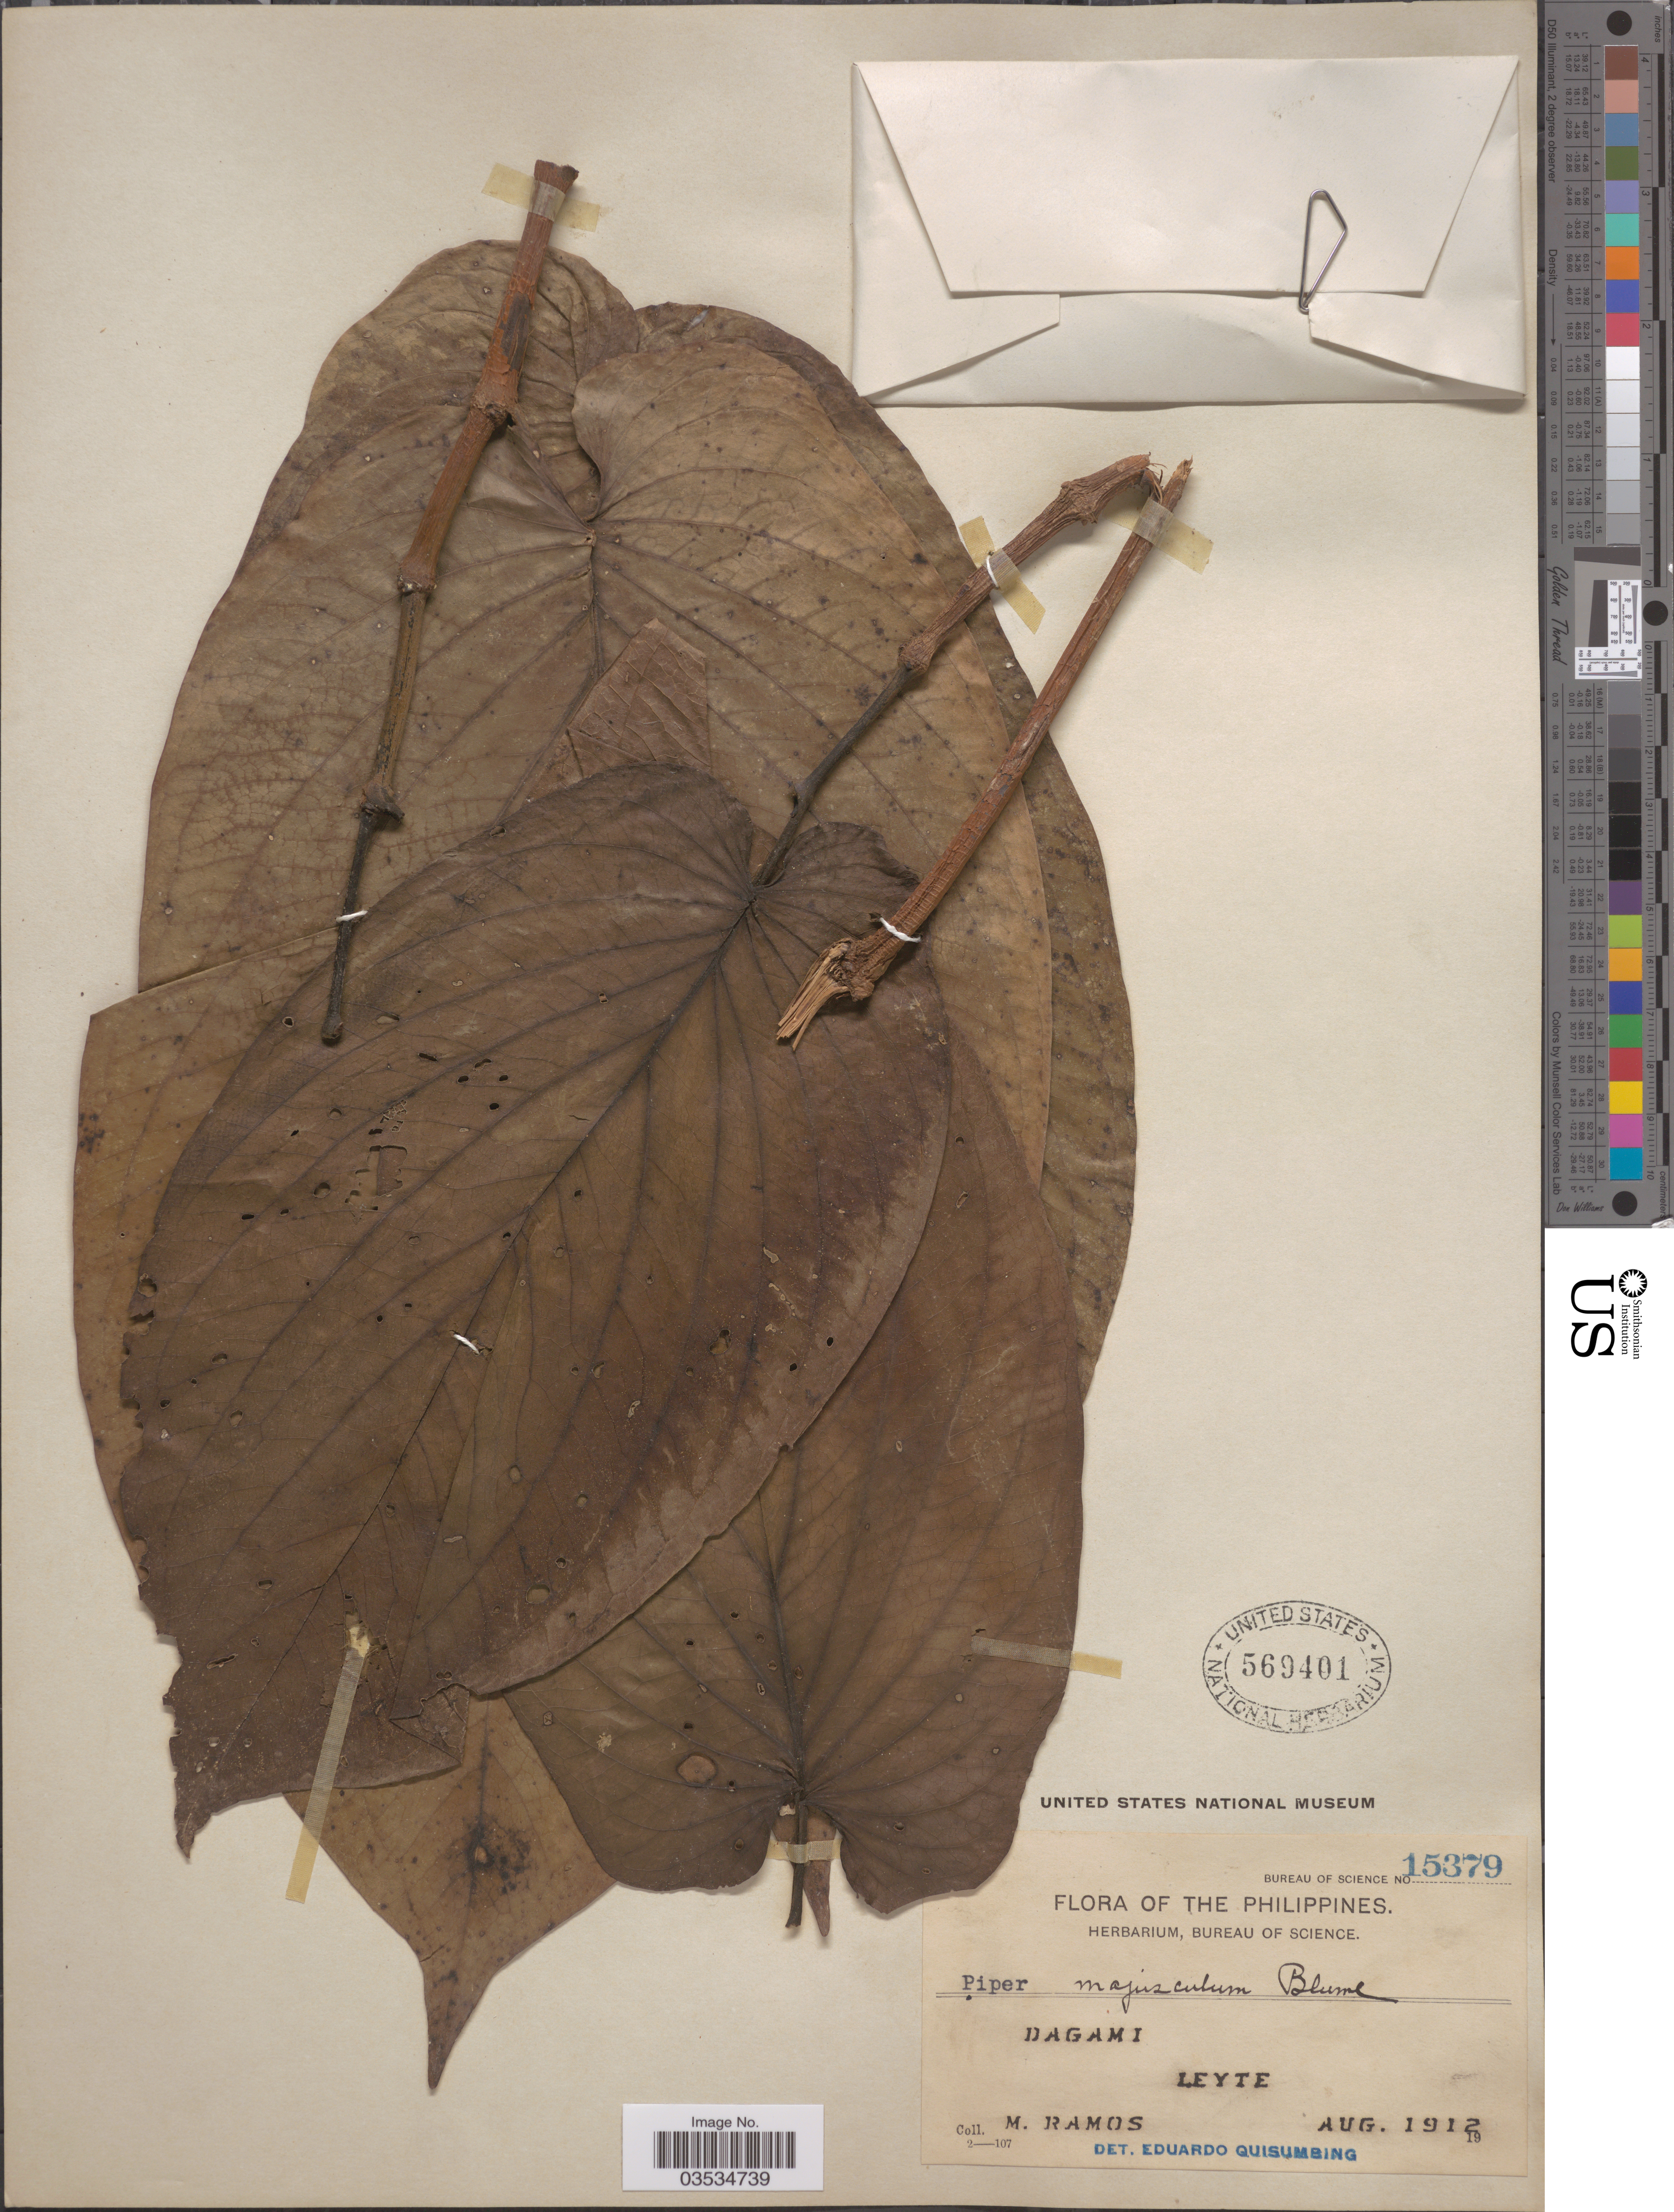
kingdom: Plantae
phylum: Tracheophyta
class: Magnoliopsida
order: Piperales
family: Piperaceae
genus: Piper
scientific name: Piper majusculum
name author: Blume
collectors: M. Ramos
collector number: Bureau of Science 15379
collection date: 1912-08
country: Philippines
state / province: Eastern Visayas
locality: Dagami. Leyte.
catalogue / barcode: US 569401